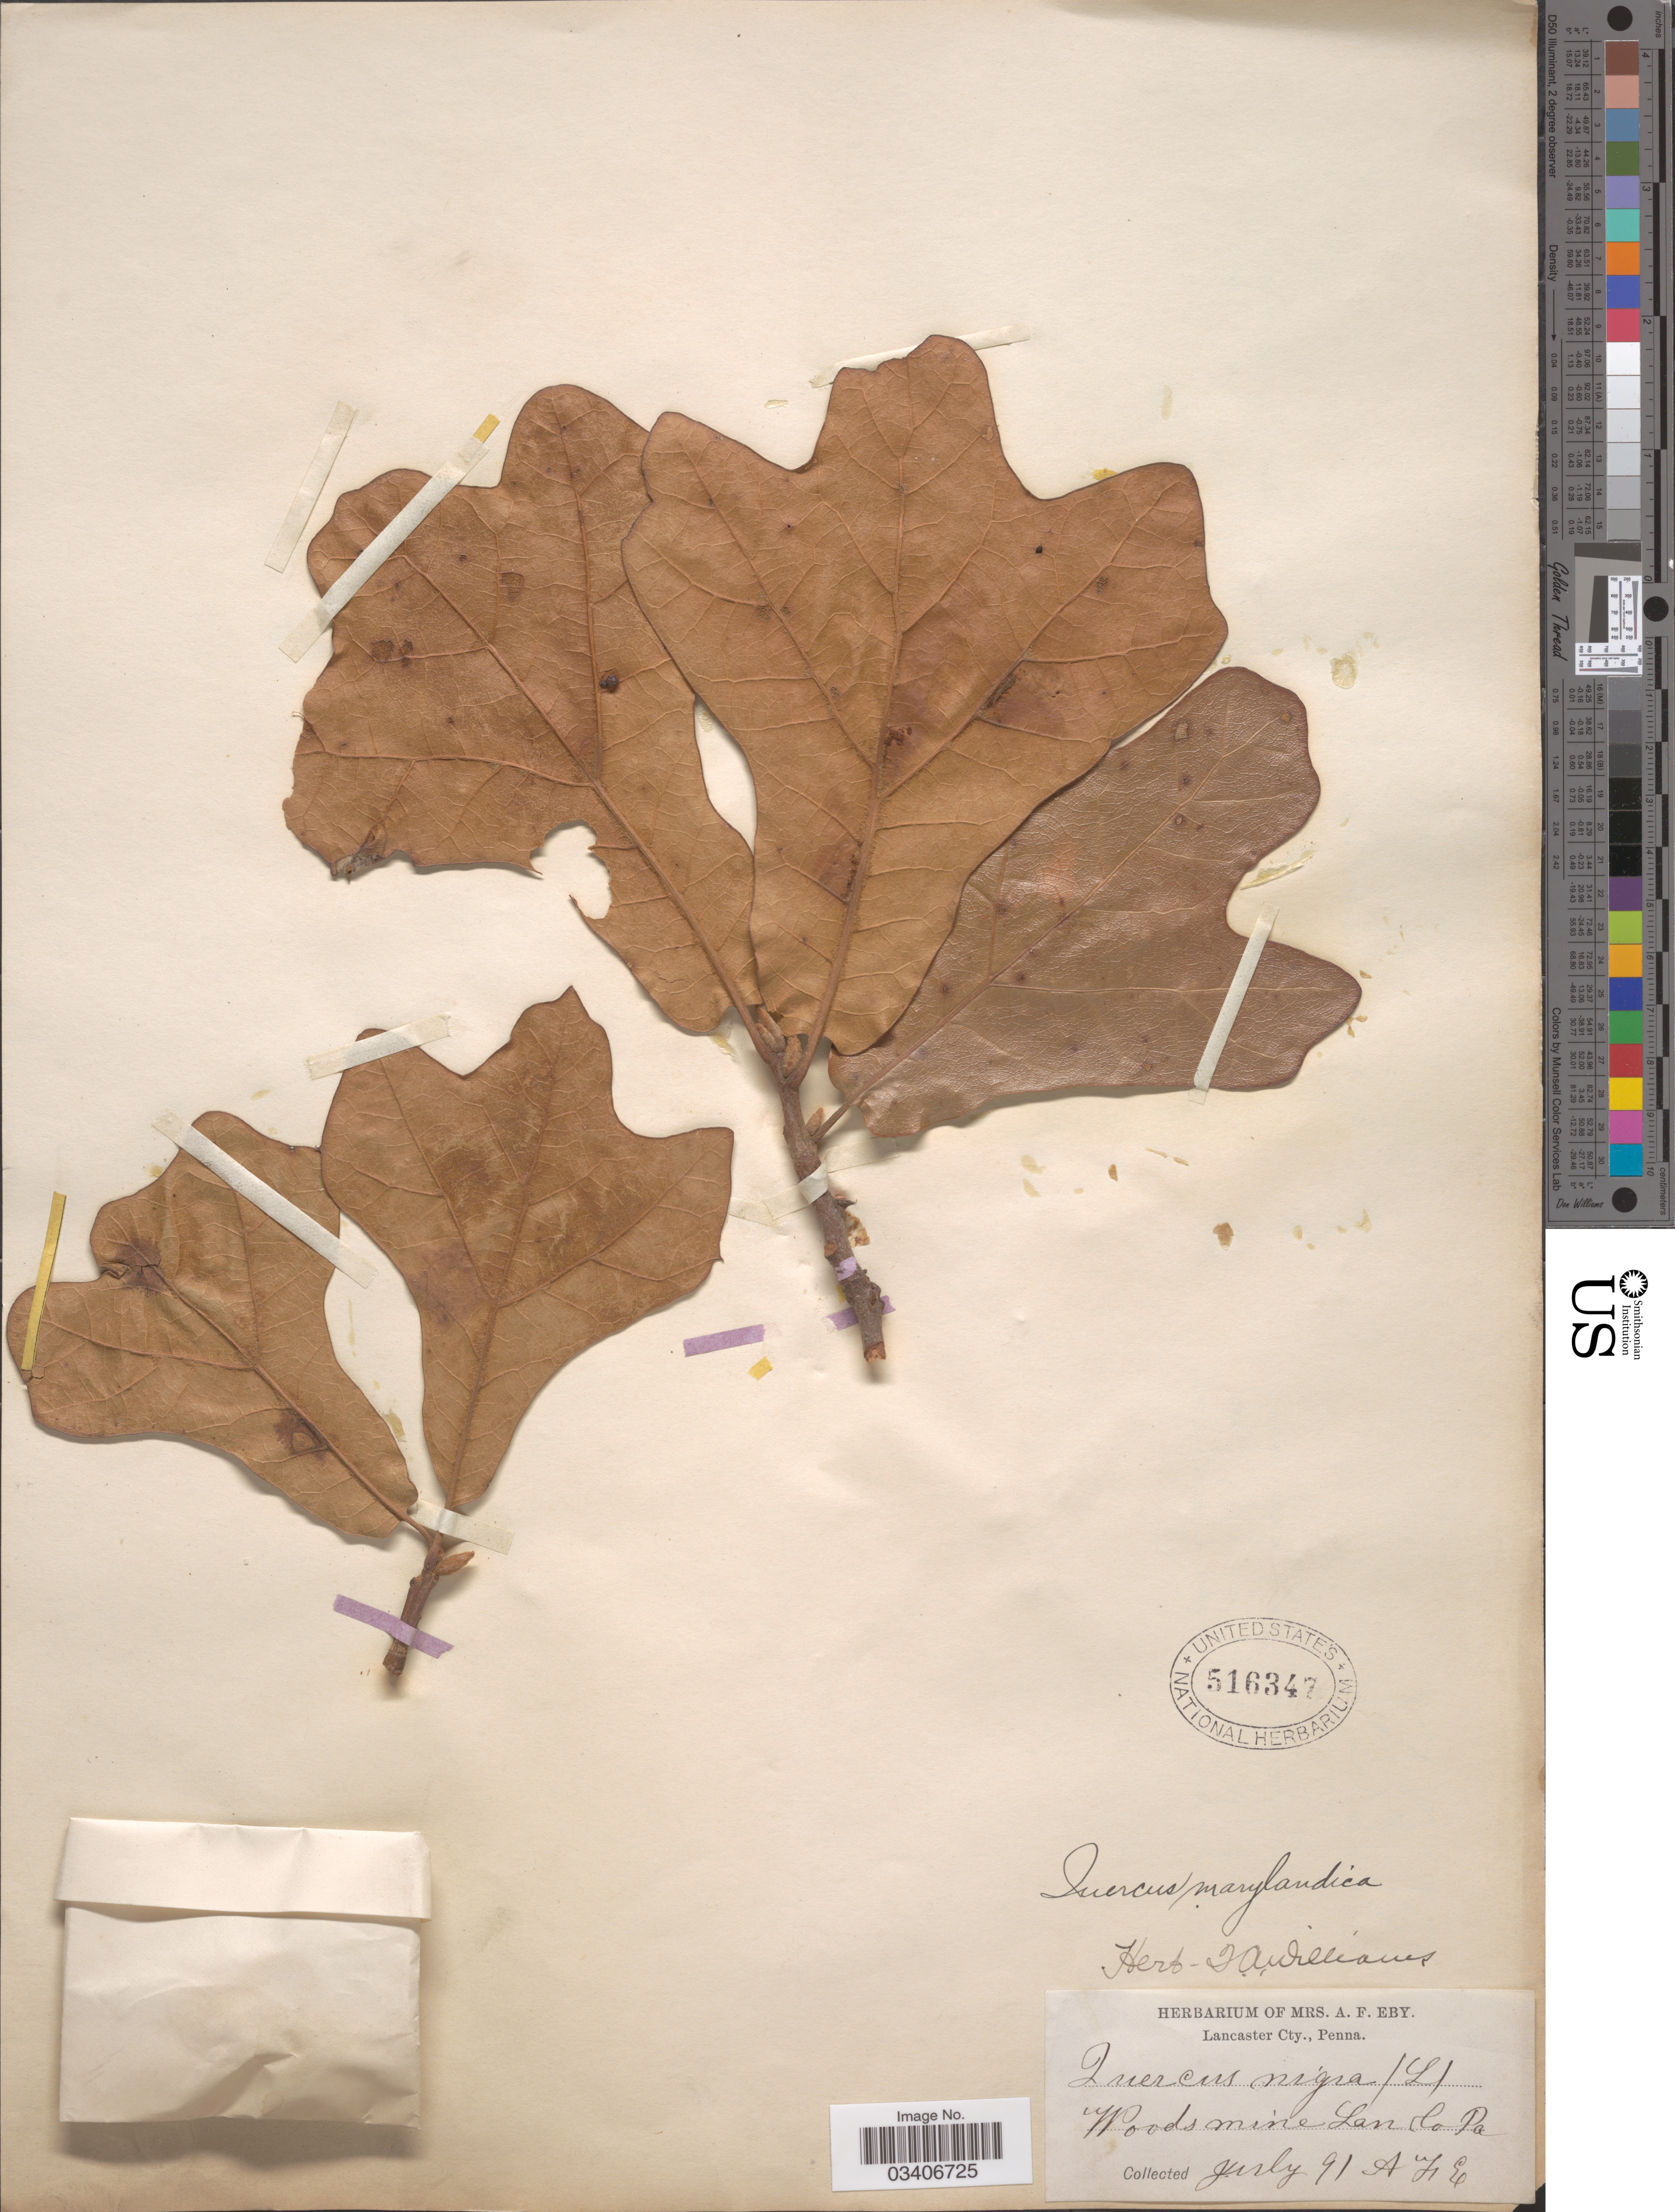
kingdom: Plantae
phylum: Tracheophyta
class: Magnoliopsida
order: Fagales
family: Fagaceae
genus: Quercus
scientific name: Quercus marilandica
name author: (L.) Münchh.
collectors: Mrs. A. F. Eby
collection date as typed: Transcribed d/m/y: /7/91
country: United States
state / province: Pennsylvania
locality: Woods mine Lan Co.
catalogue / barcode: US 516347